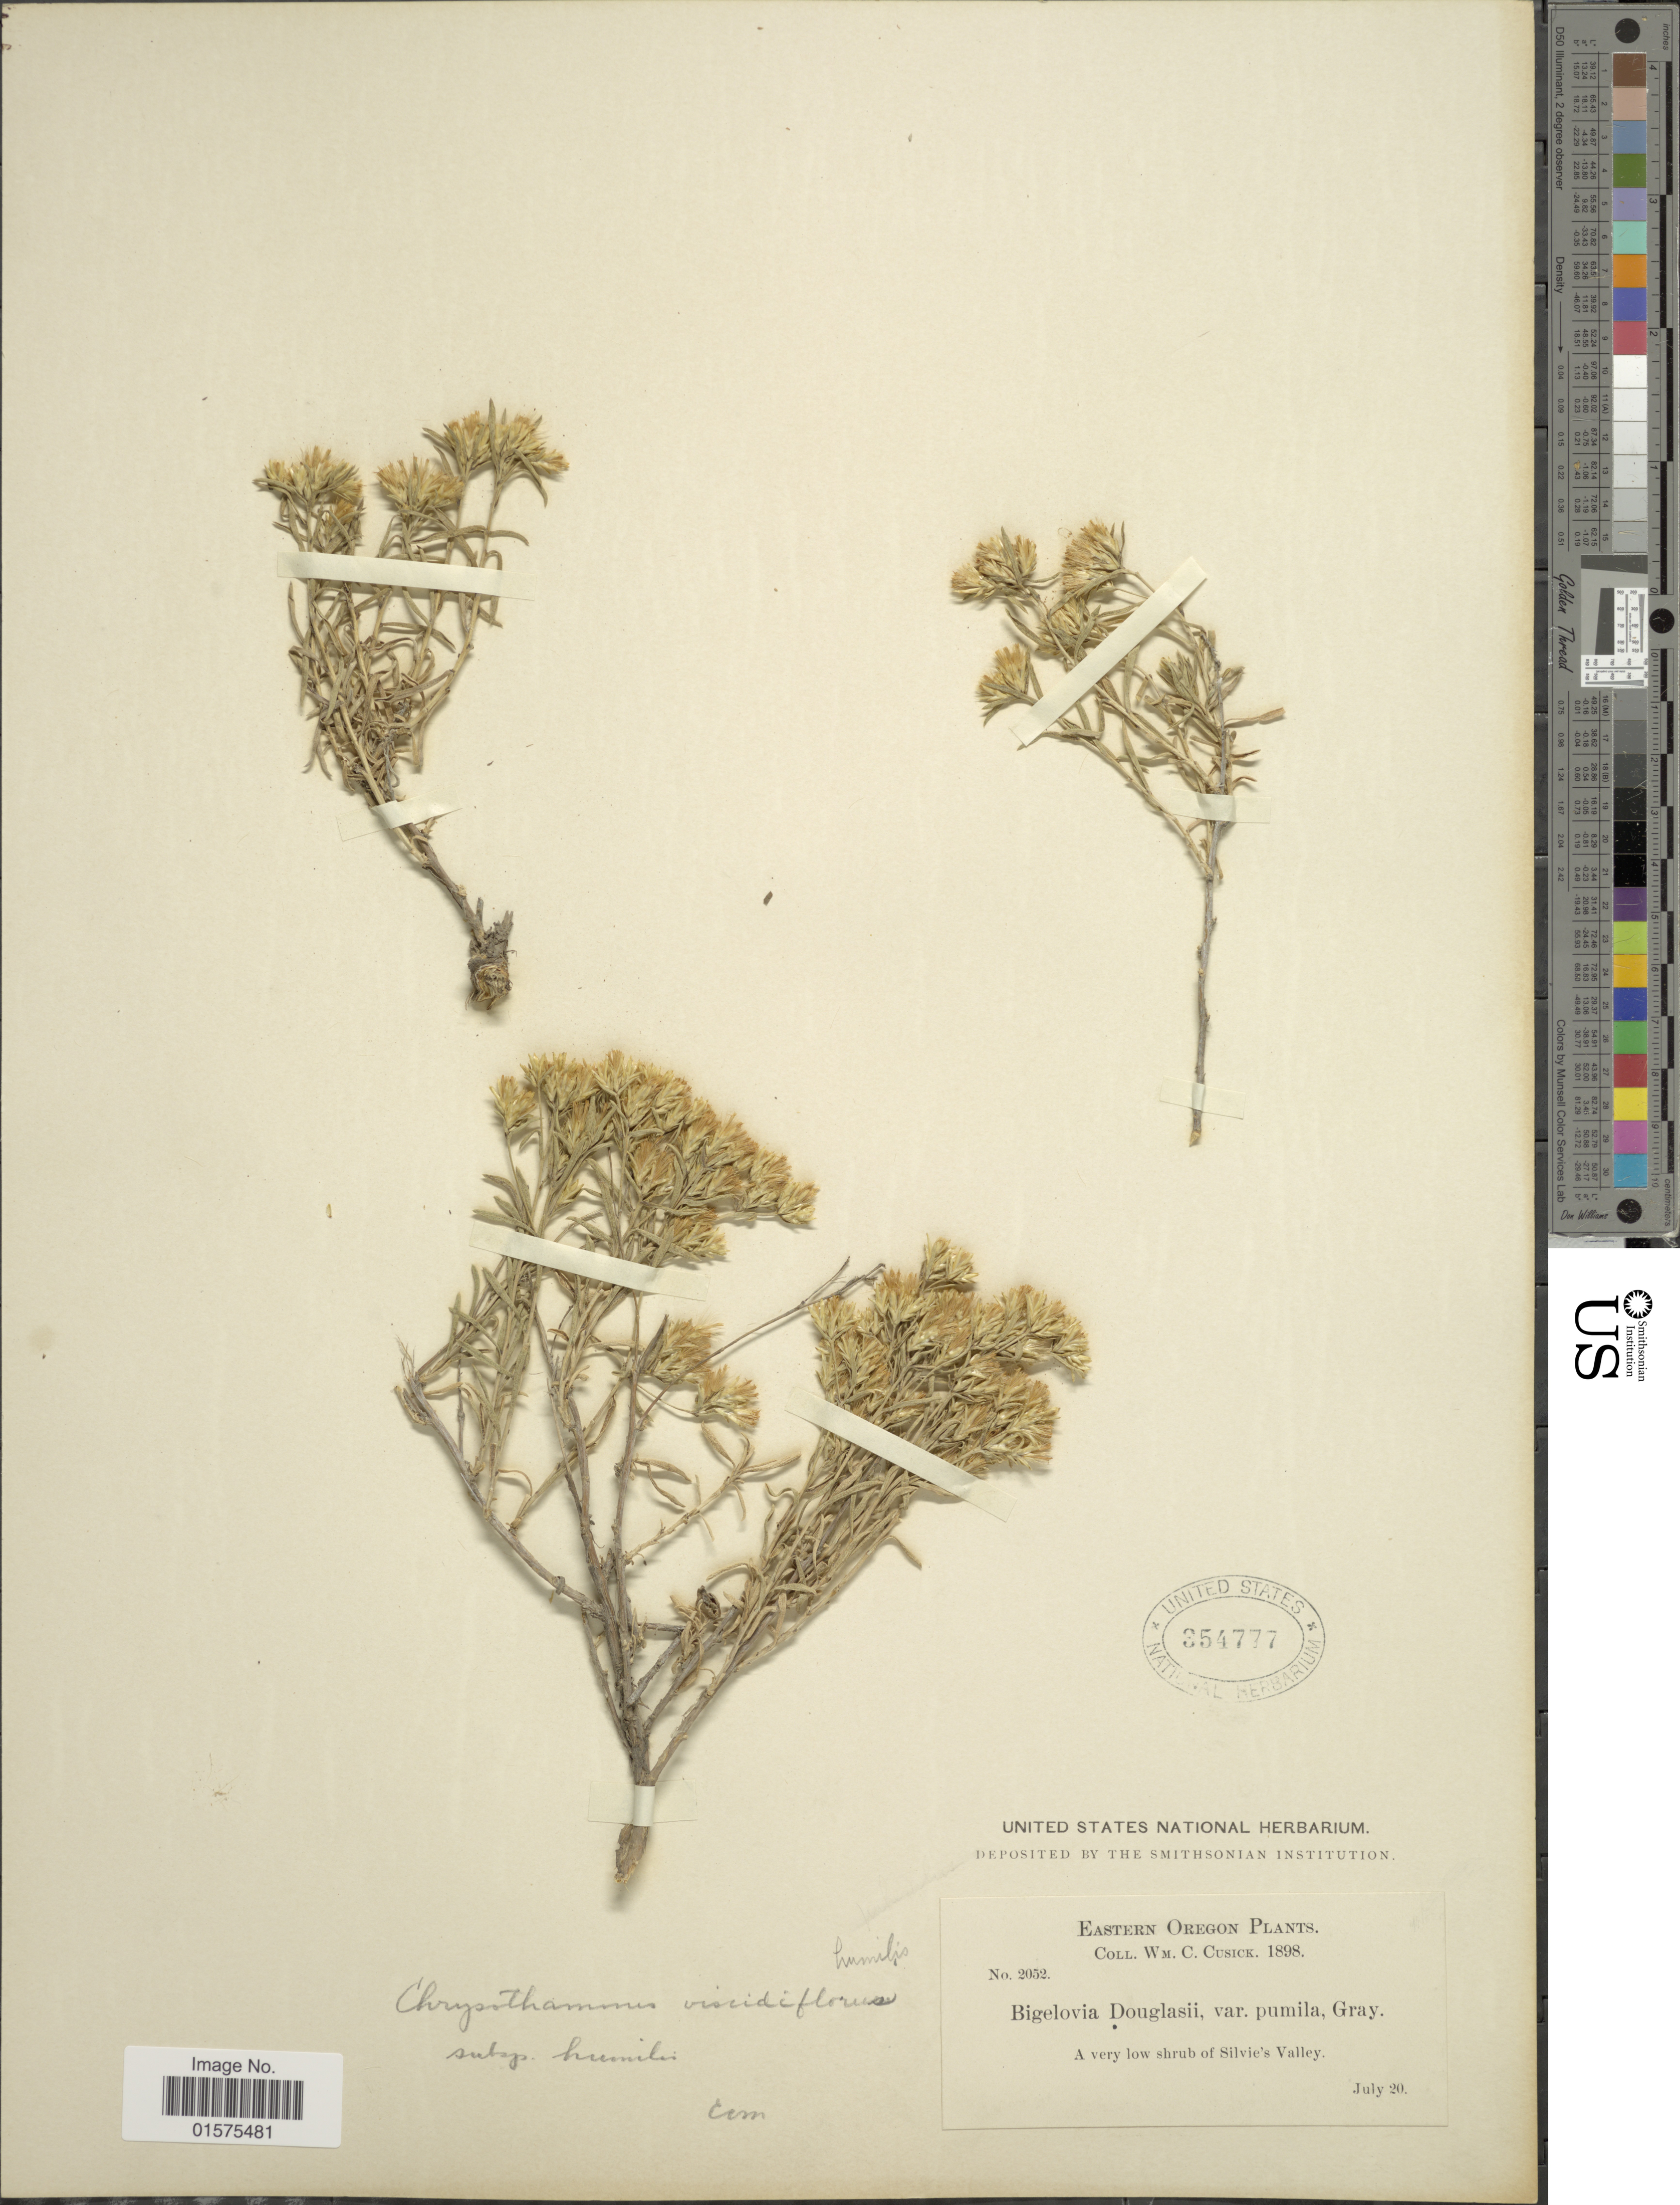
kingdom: Plantae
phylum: Tracheophyta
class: Magnoliopsida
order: Asterales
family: Asteraceae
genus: Chrysothamnus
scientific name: Chrysothamnus humilis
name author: Greene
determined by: Urbatsch, Lowell E., Curator (LSU), Louisiana State University (UNITED STATES)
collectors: W. C. Cusick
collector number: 2052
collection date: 1898-07-20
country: United States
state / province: Oregon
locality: Eastern Oregon. Silvie's Valley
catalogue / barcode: US 354777